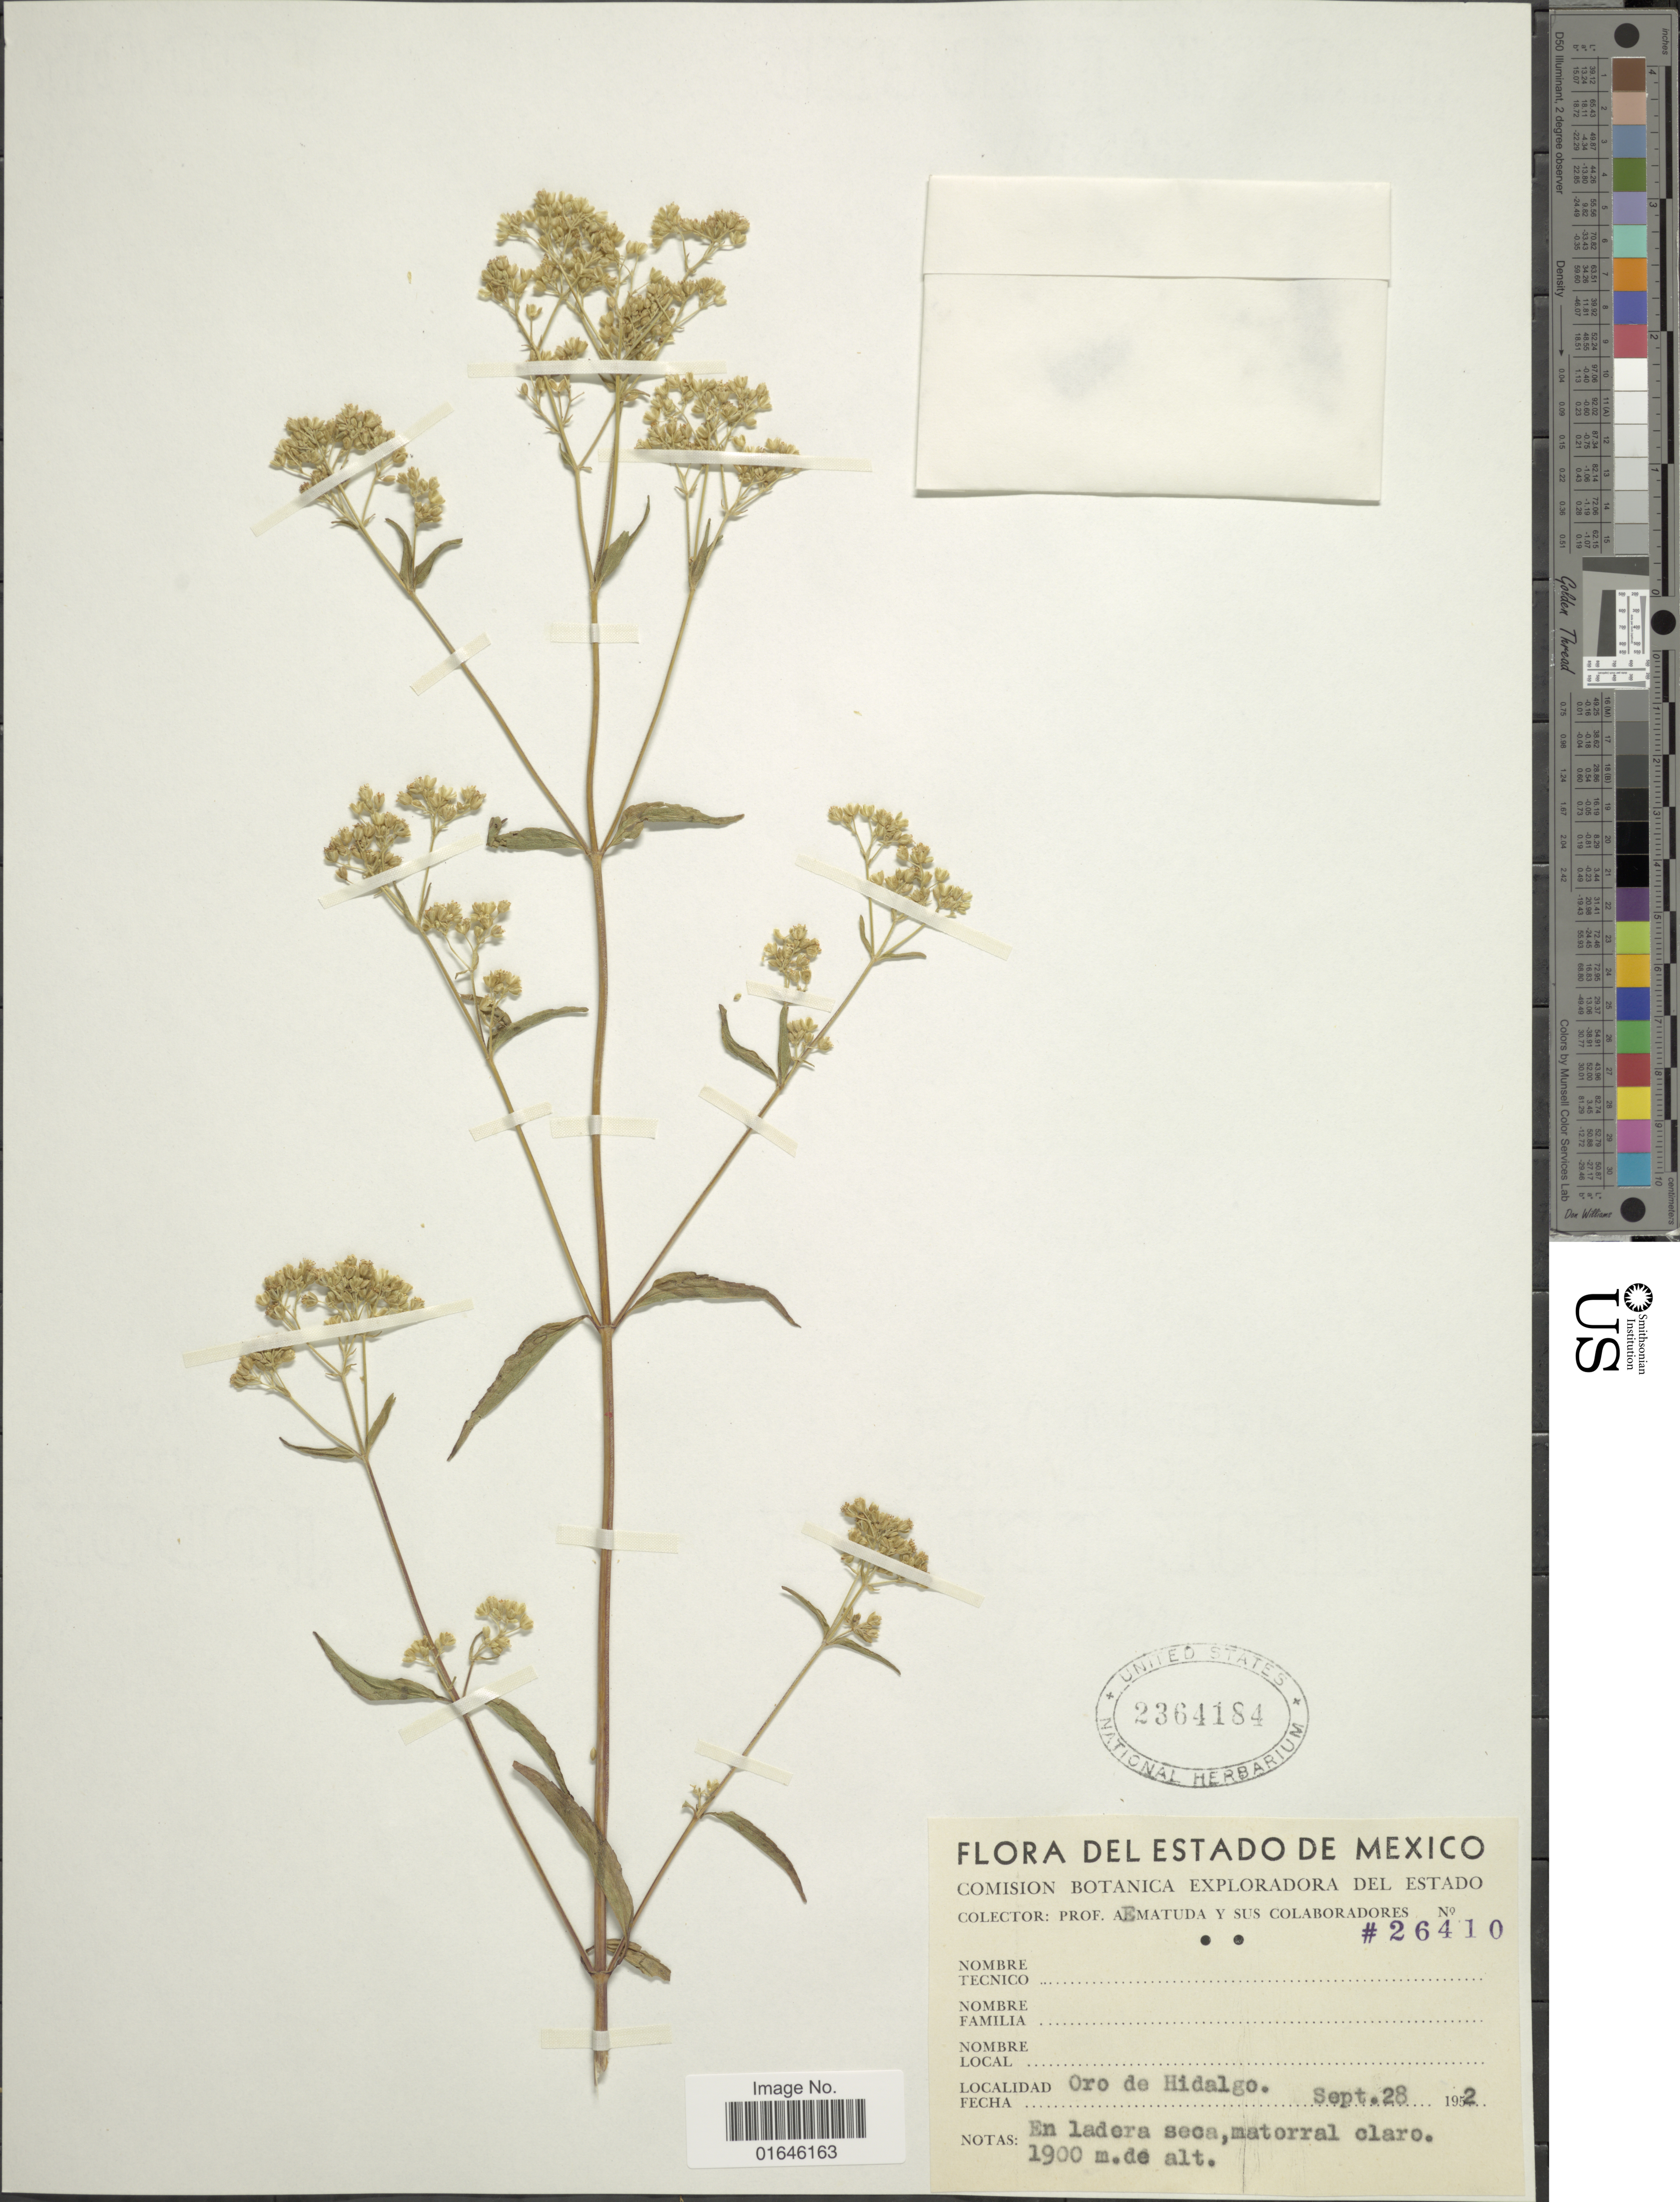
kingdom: Plantae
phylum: Tracheophyta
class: Magnoliopsida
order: Asterales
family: Asteraceae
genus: Piqueria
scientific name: Piqueria trinervia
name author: Cav.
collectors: E. Matuda & et al.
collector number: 26410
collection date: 1952-09-28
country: Mexico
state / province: Hidalgo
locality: Oro de Hidalgo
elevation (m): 1900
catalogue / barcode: US 2364184